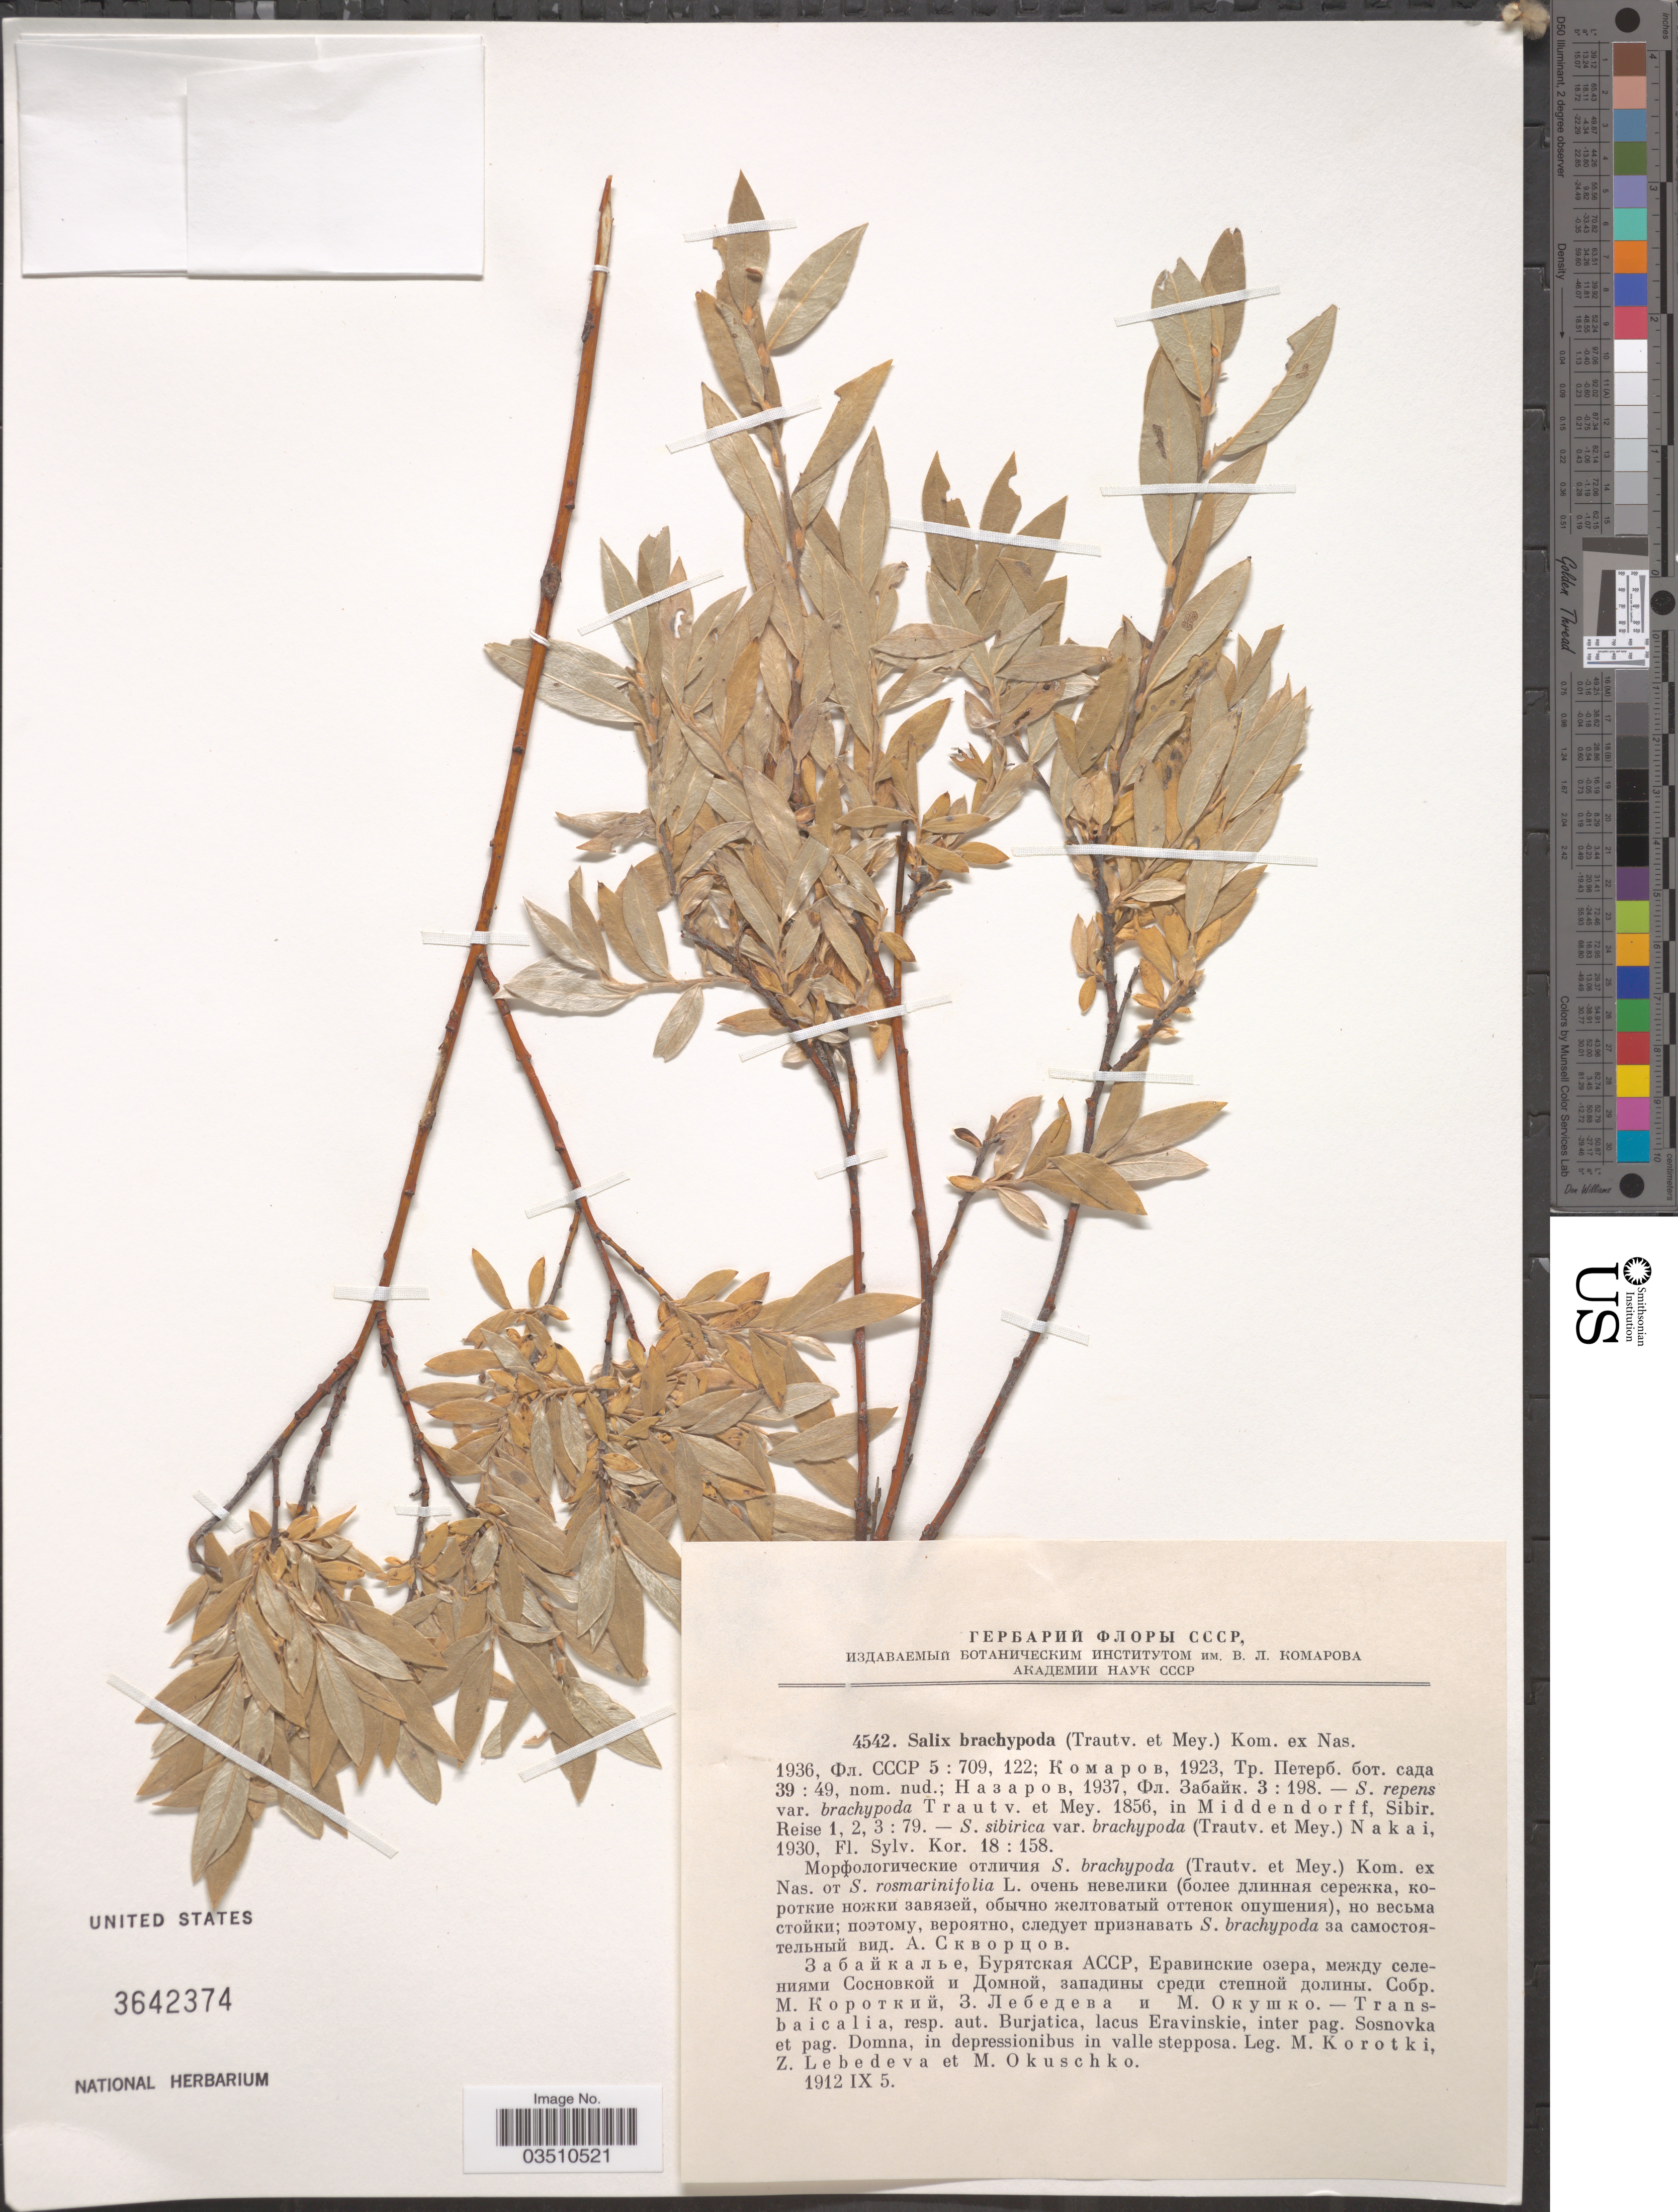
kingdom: Plantae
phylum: Tracheophyta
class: Magnoliopsida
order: Malpighiales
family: Salicaceae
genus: Salix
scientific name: Salix brachypoda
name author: (Trautv. & C.A. Mey.) Kom.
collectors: M. Korotki, Z. Lebedeva & M. Okuschko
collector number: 4542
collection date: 1912-09-05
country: Russian Federation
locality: Transbaicalia, resp. aut. Burjatica, lacus Eravinskie, inter pag. Sosnovka et pag. Domna, in depressionibus in valle stepposa.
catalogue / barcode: US 3642374